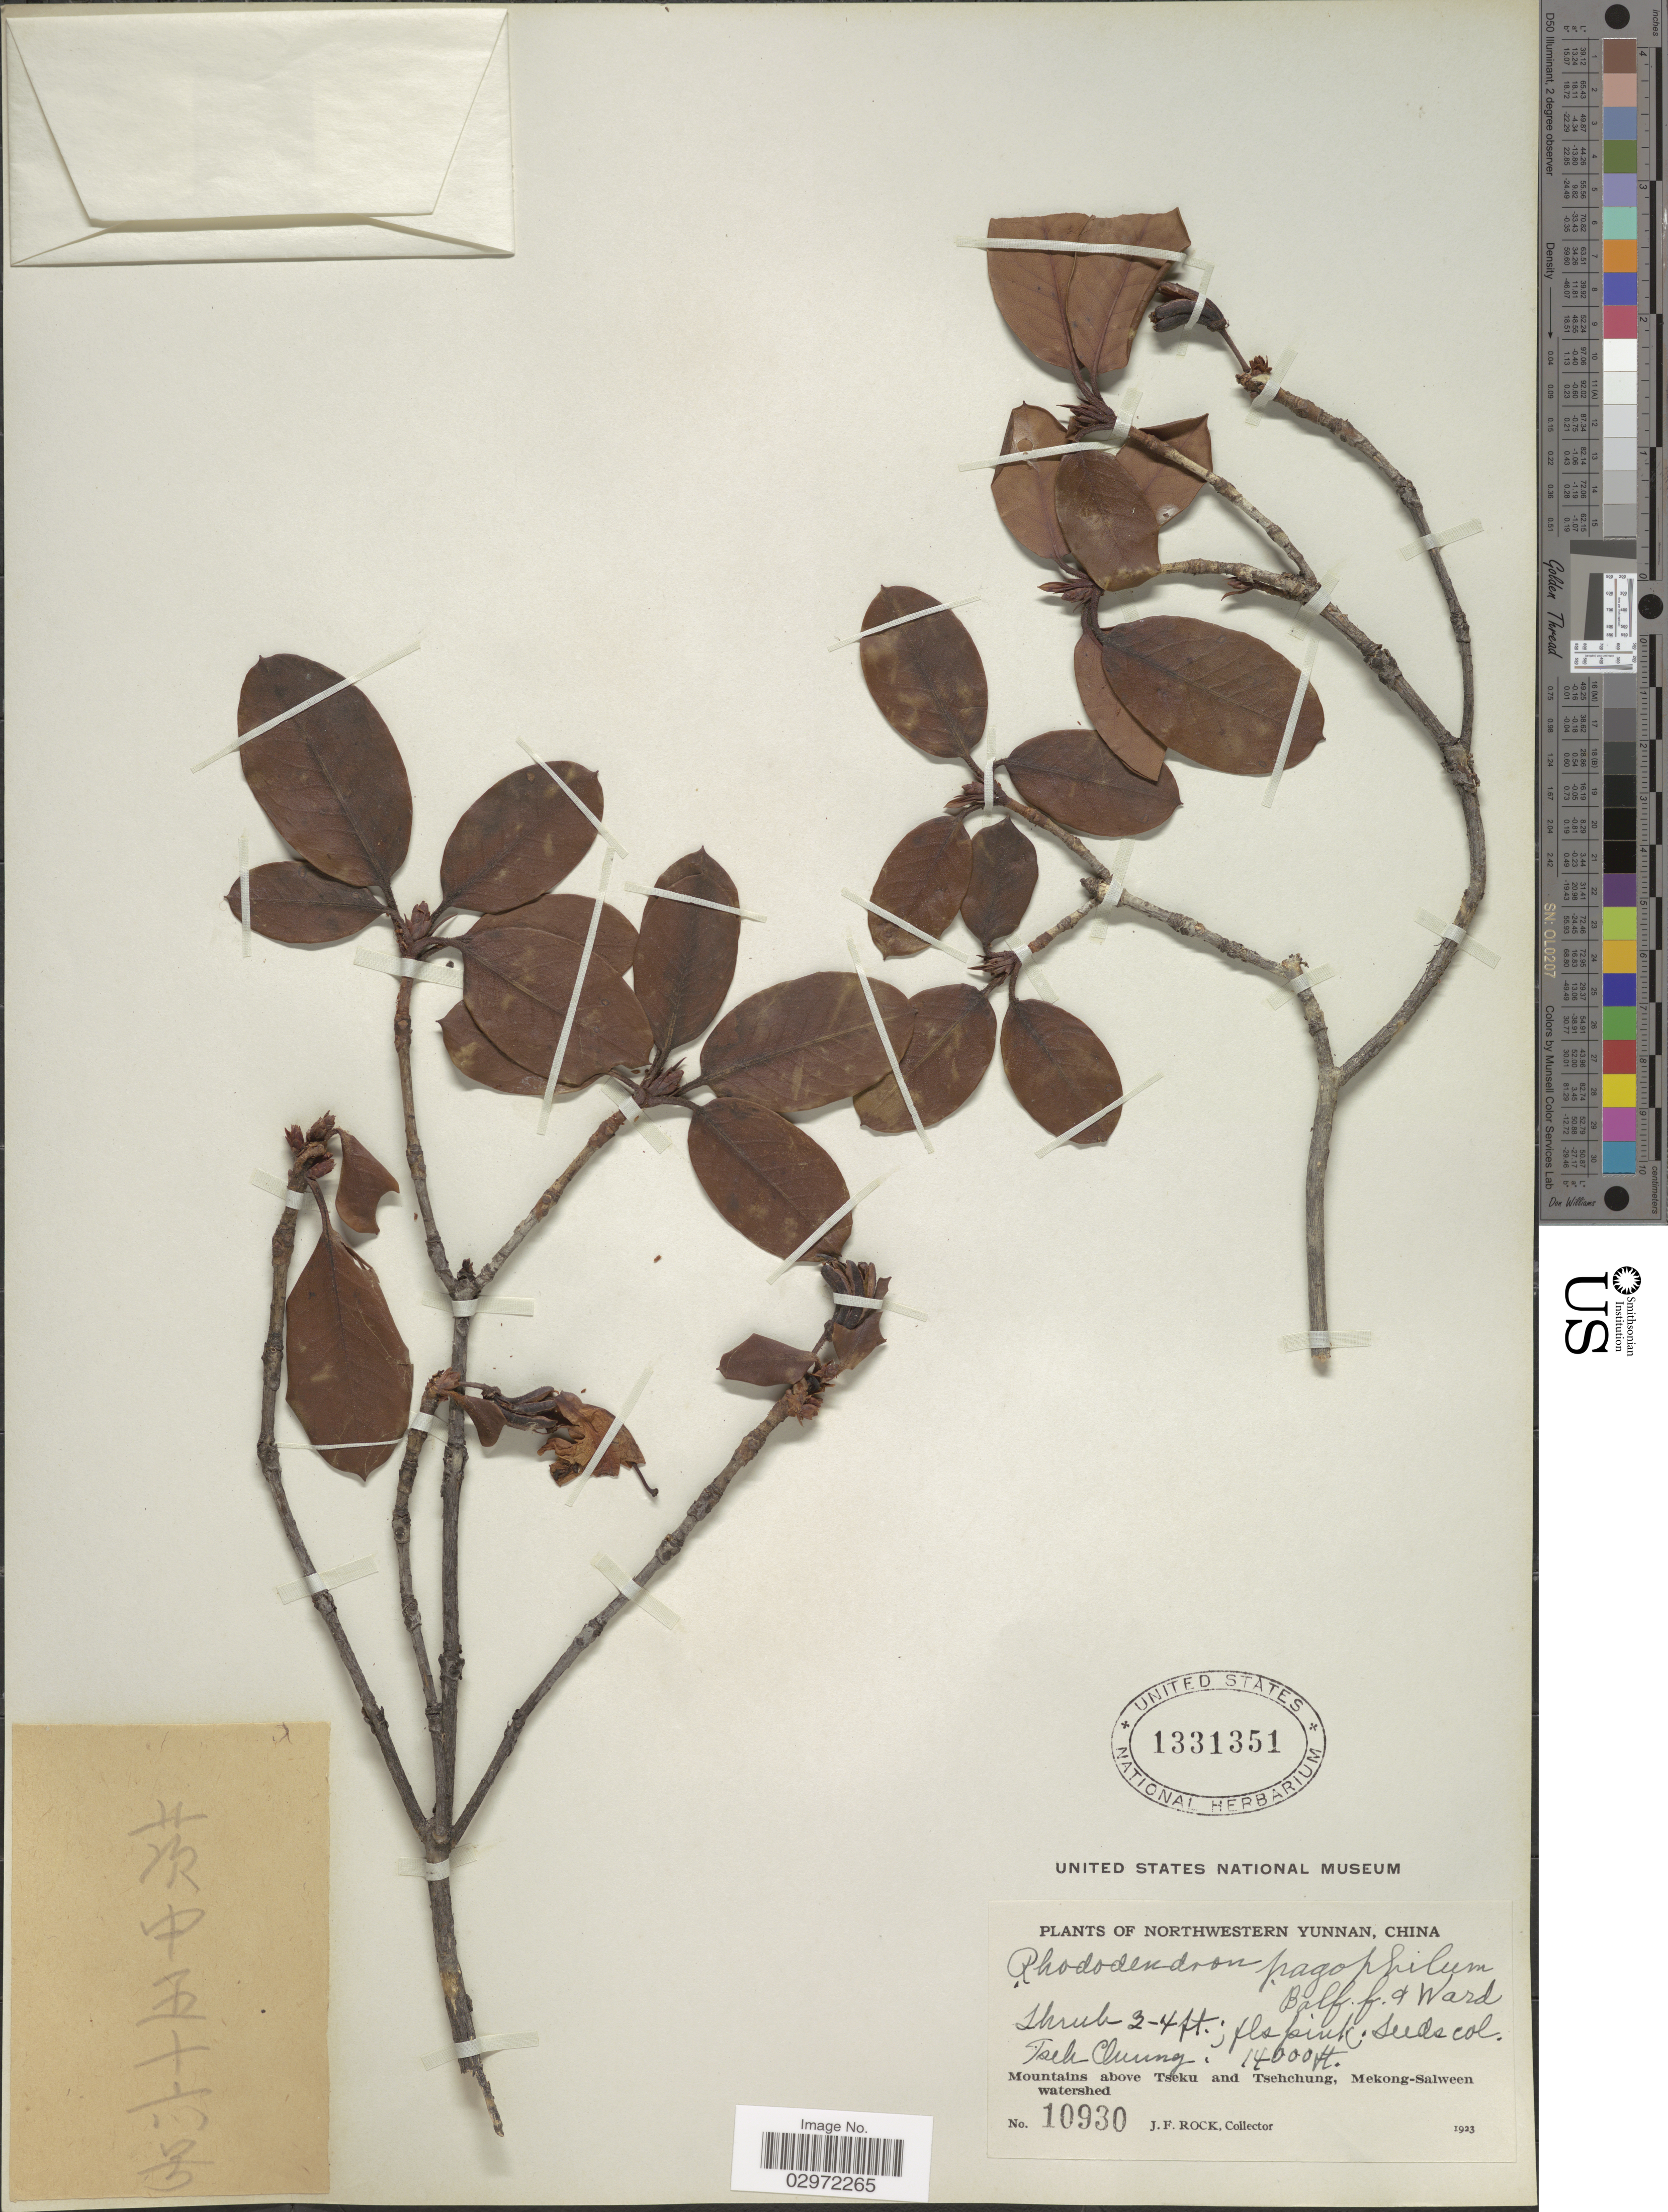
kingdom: Plantae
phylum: Tracheophyta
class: Magnoliopsida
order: Ericales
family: Ericaceae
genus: Rhododendron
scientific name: Rhododendron pagophilum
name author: Balf. f. & Kingdon-Ward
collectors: J. Rock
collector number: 10930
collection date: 1923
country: China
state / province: Yunnan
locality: Northwestern Yunnan, Tseh Chung, Mountains above Tseku and Tsehchung, Mekong-Salween watershed.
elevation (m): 4267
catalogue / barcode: US 1331351